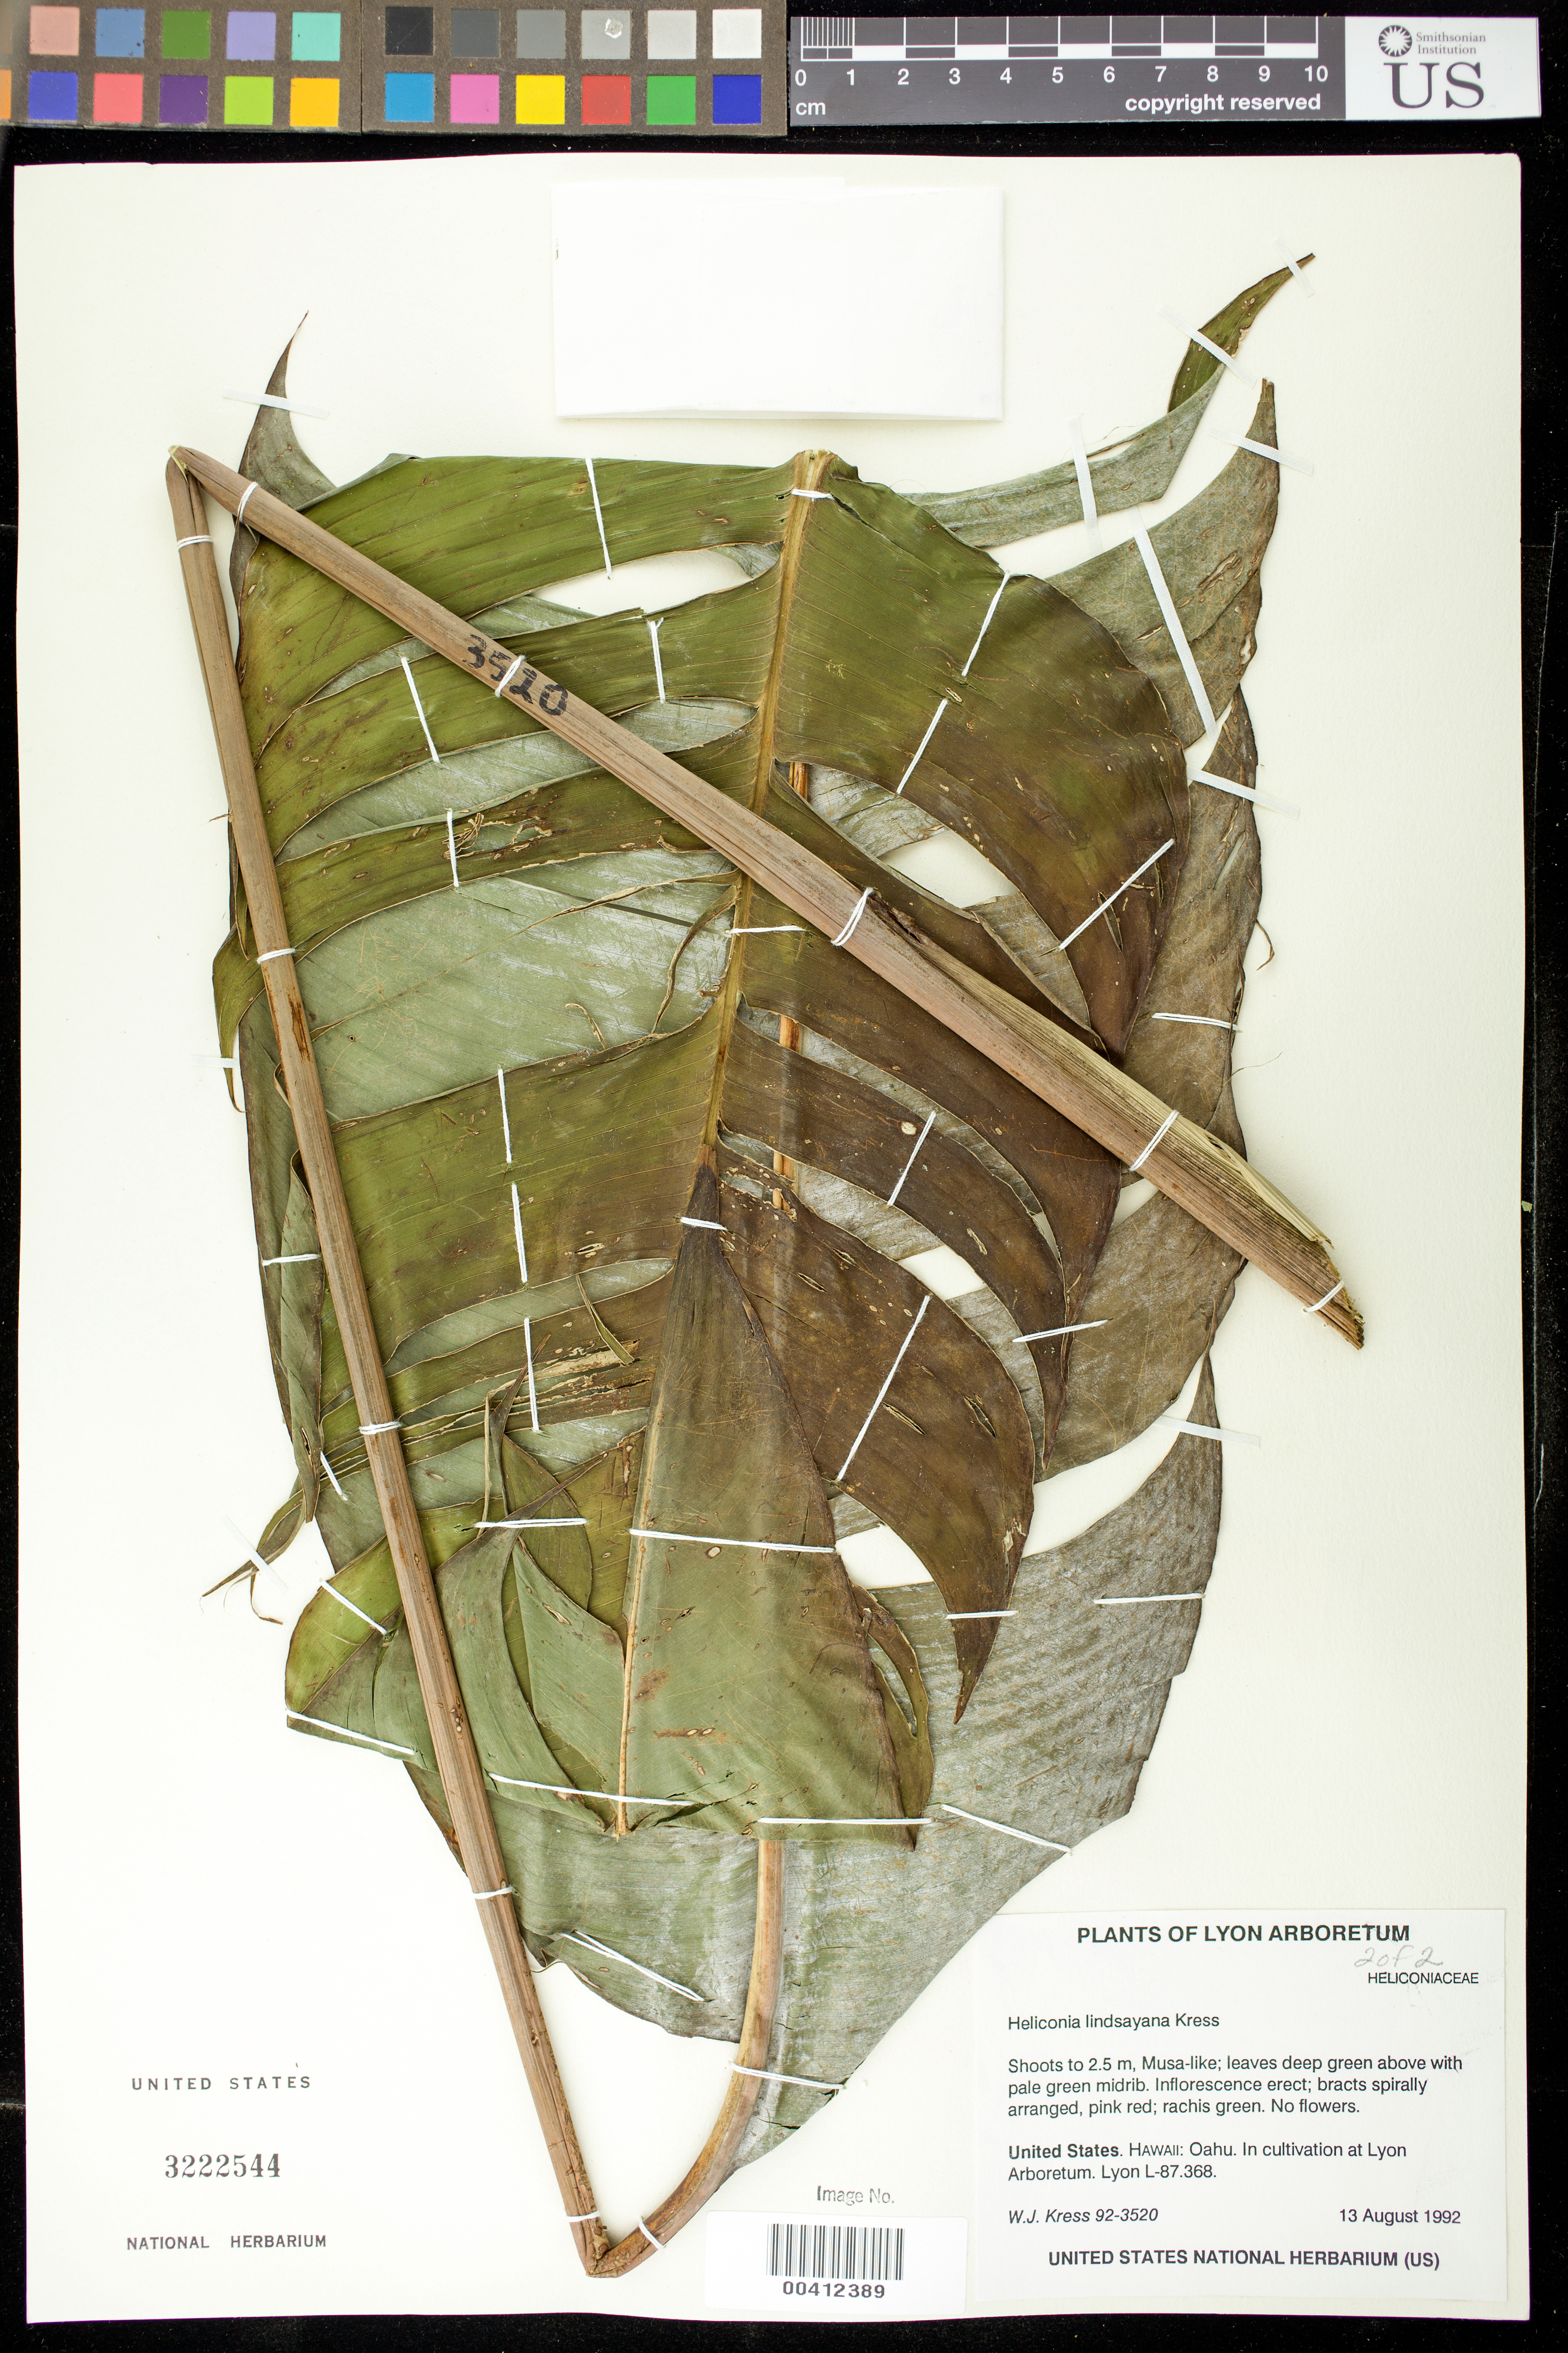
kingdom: Plantae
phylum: Tracheophyta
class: Liliopsida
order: Zingiberales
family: Heliconiaceae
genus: Heliconia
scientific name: Heliconia lindsayana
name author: W.J. Kress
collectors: W. J. Kress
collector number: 92-3520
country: United States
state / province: Hawaii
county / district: Honolulu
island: Oahu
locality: Lyon arboretum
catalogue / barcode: US 3222544